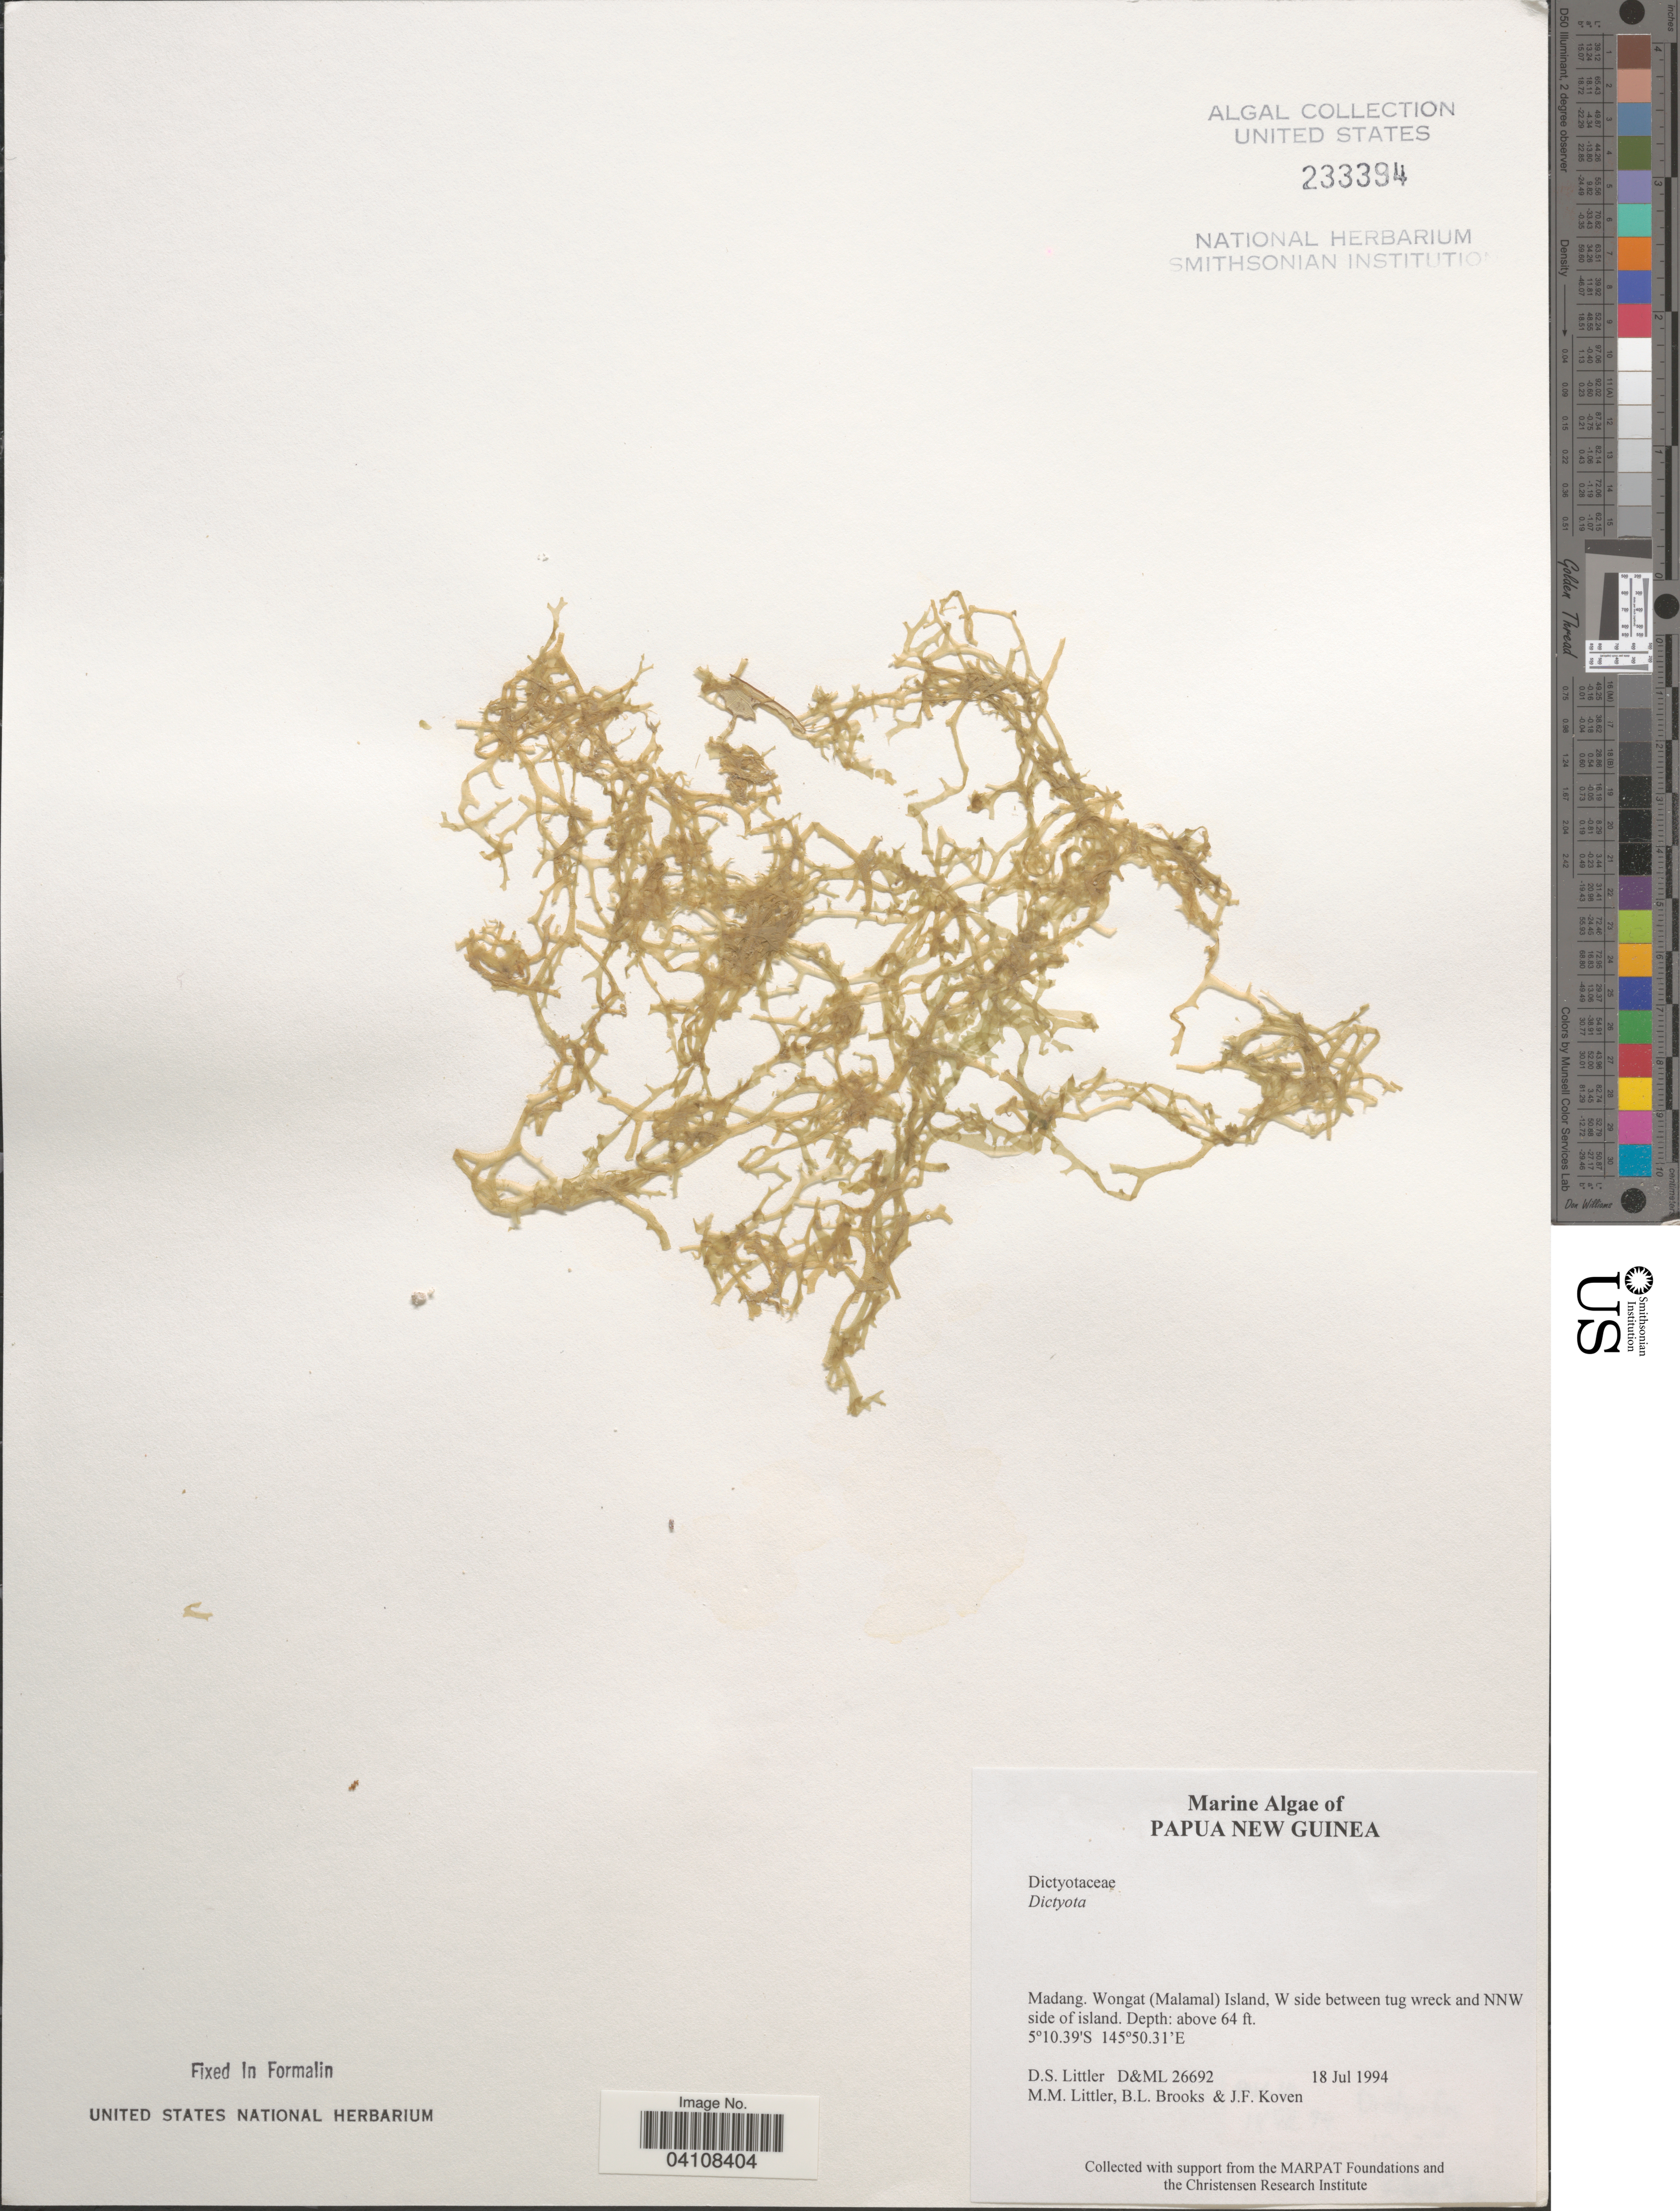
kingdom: Chromista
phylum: Ochrophyta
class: Phaeophyceae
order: Dictyotales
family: Dictyotaceae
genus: Dictyota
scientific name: Dictyota sp.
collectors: D. S. Littler, B. Brooks & J. Koven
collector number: D&ML26692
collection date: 1994-07-18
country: Papua New Guinea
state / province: Madang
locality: Wongat (Malamal) Island, W side between tug wreck and NNW side of island.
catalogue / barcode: US 233394